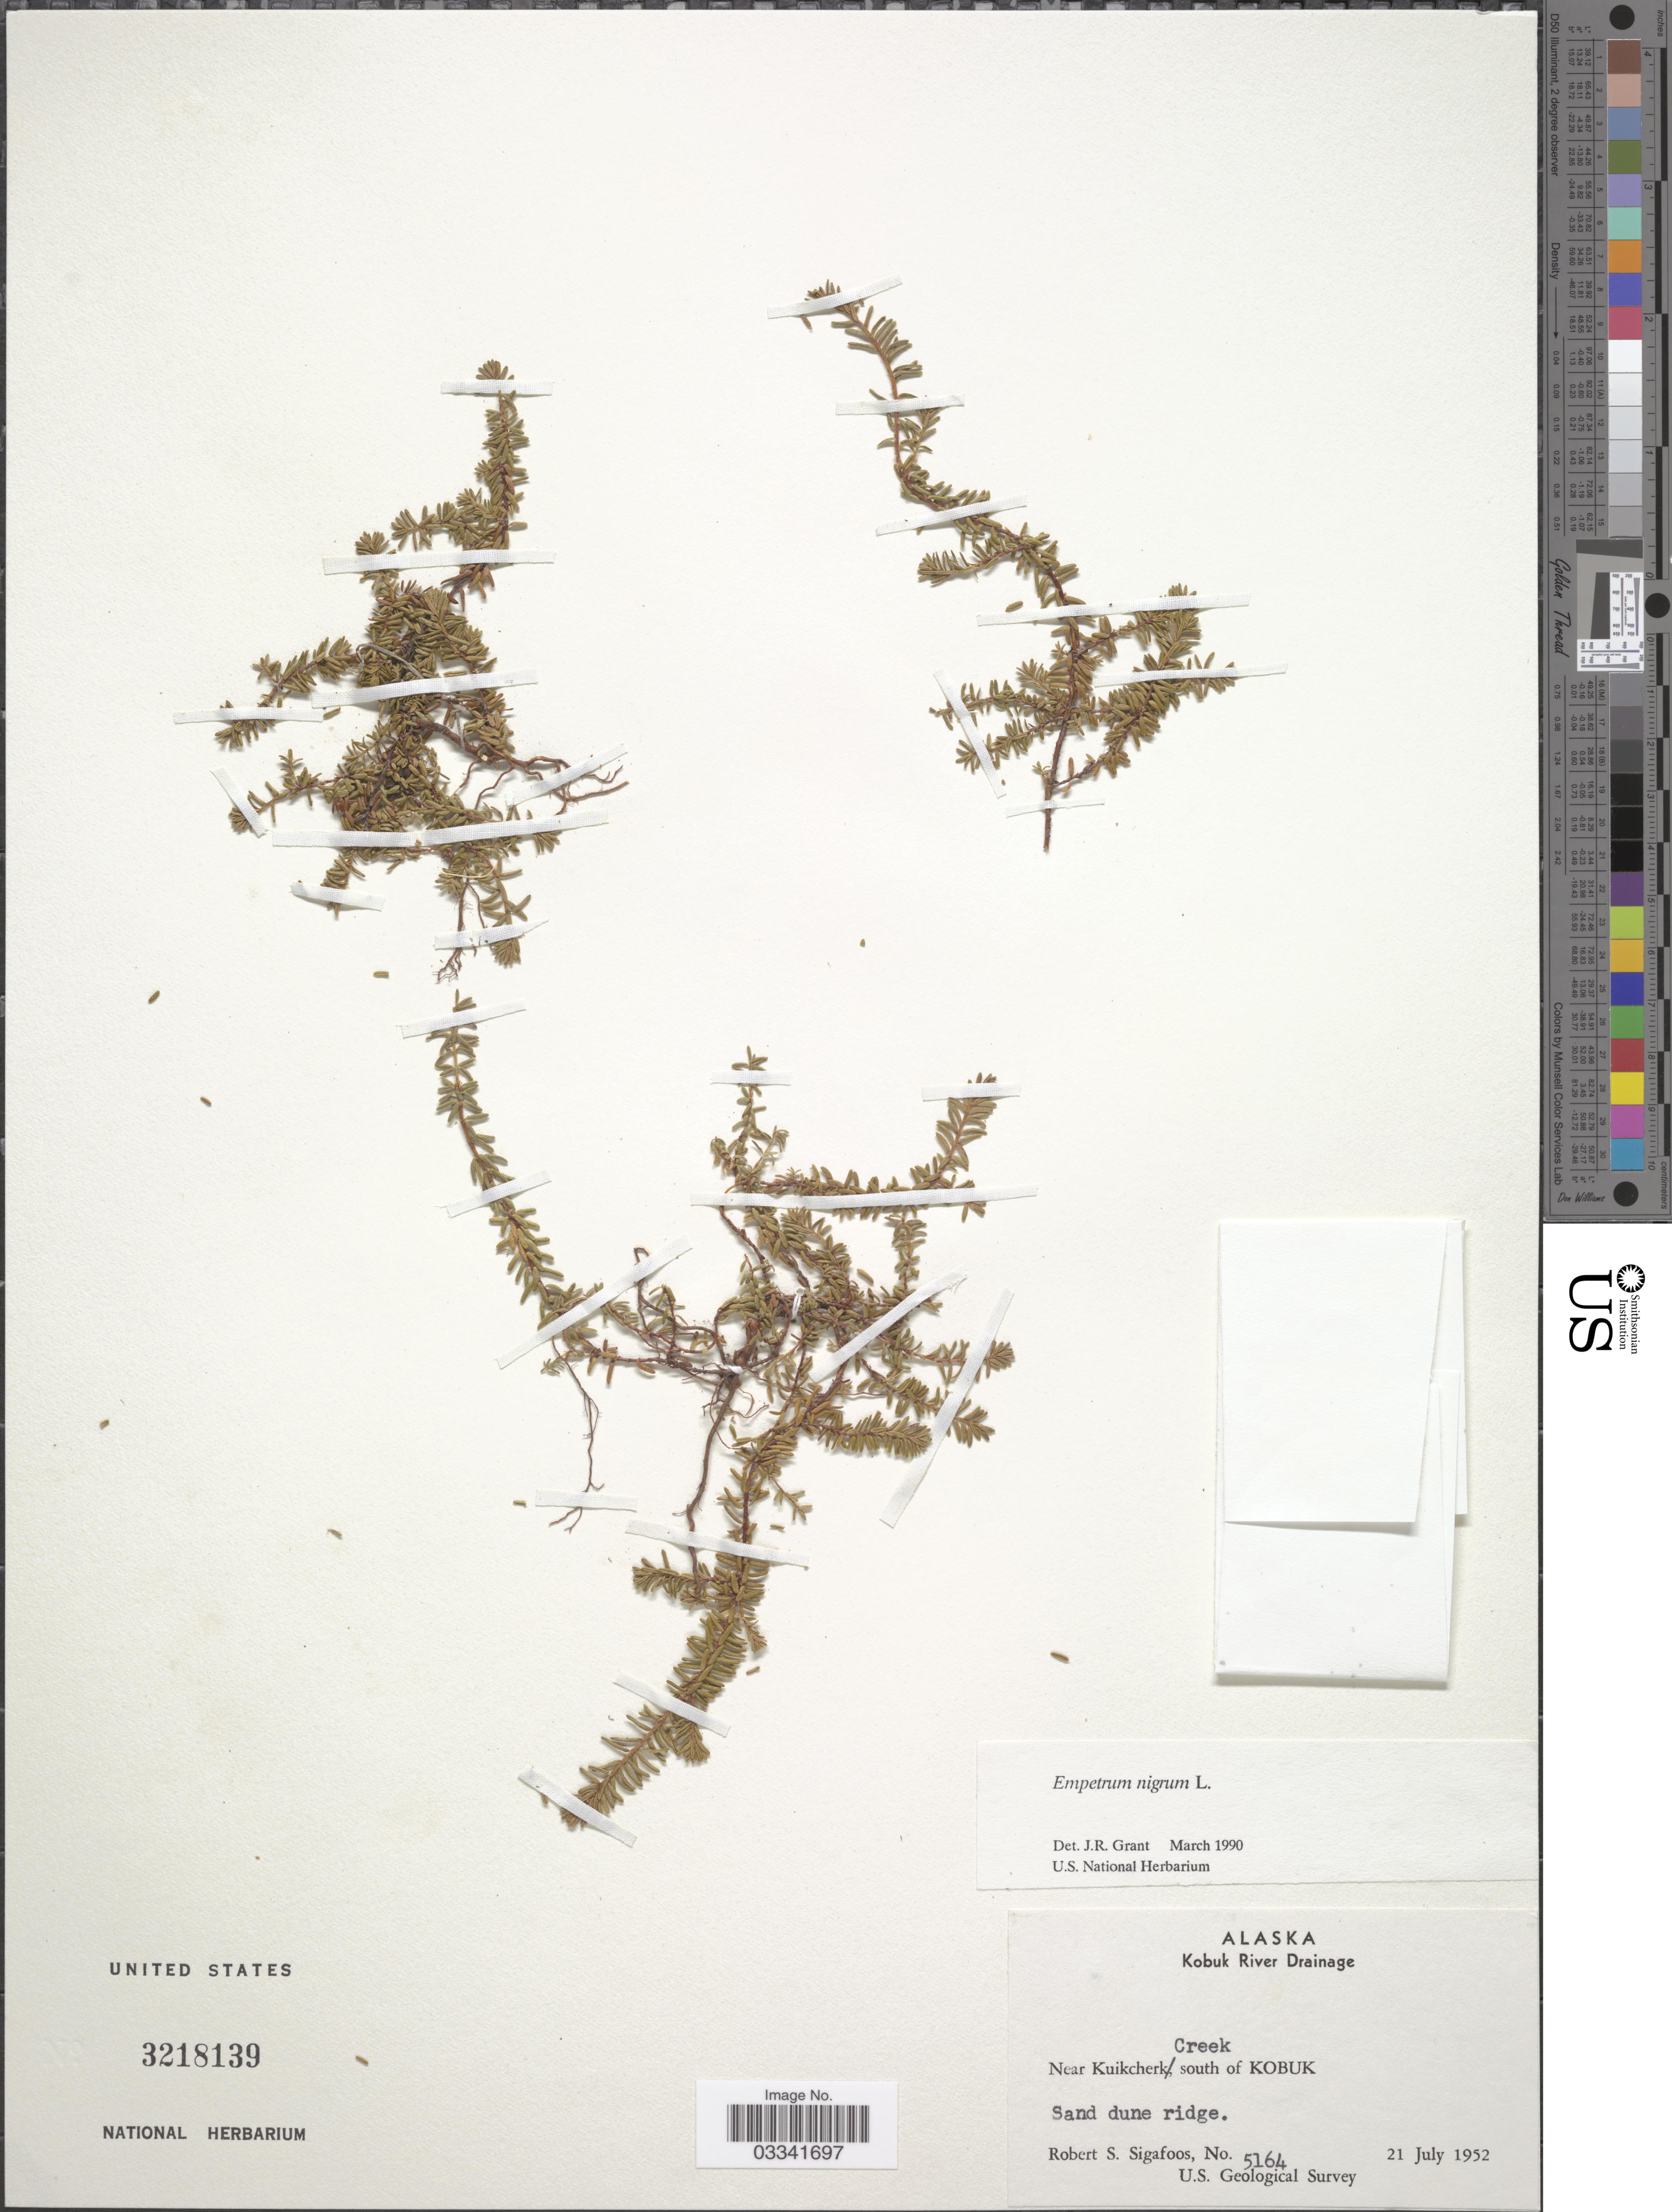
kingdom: Plantae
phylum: Tracheophyta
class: Magnoliopsida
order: Ericales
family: Ericaceae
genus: Empetrum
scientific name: Empetrum nigrum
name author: L.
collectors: R. Sigafoos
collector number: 5164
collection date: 1952-07-21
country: United States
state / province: Alaska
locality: Kobuk River Drainage. Near Kuikcherk Creek, south of Kobuk.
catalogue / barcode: US 3218139